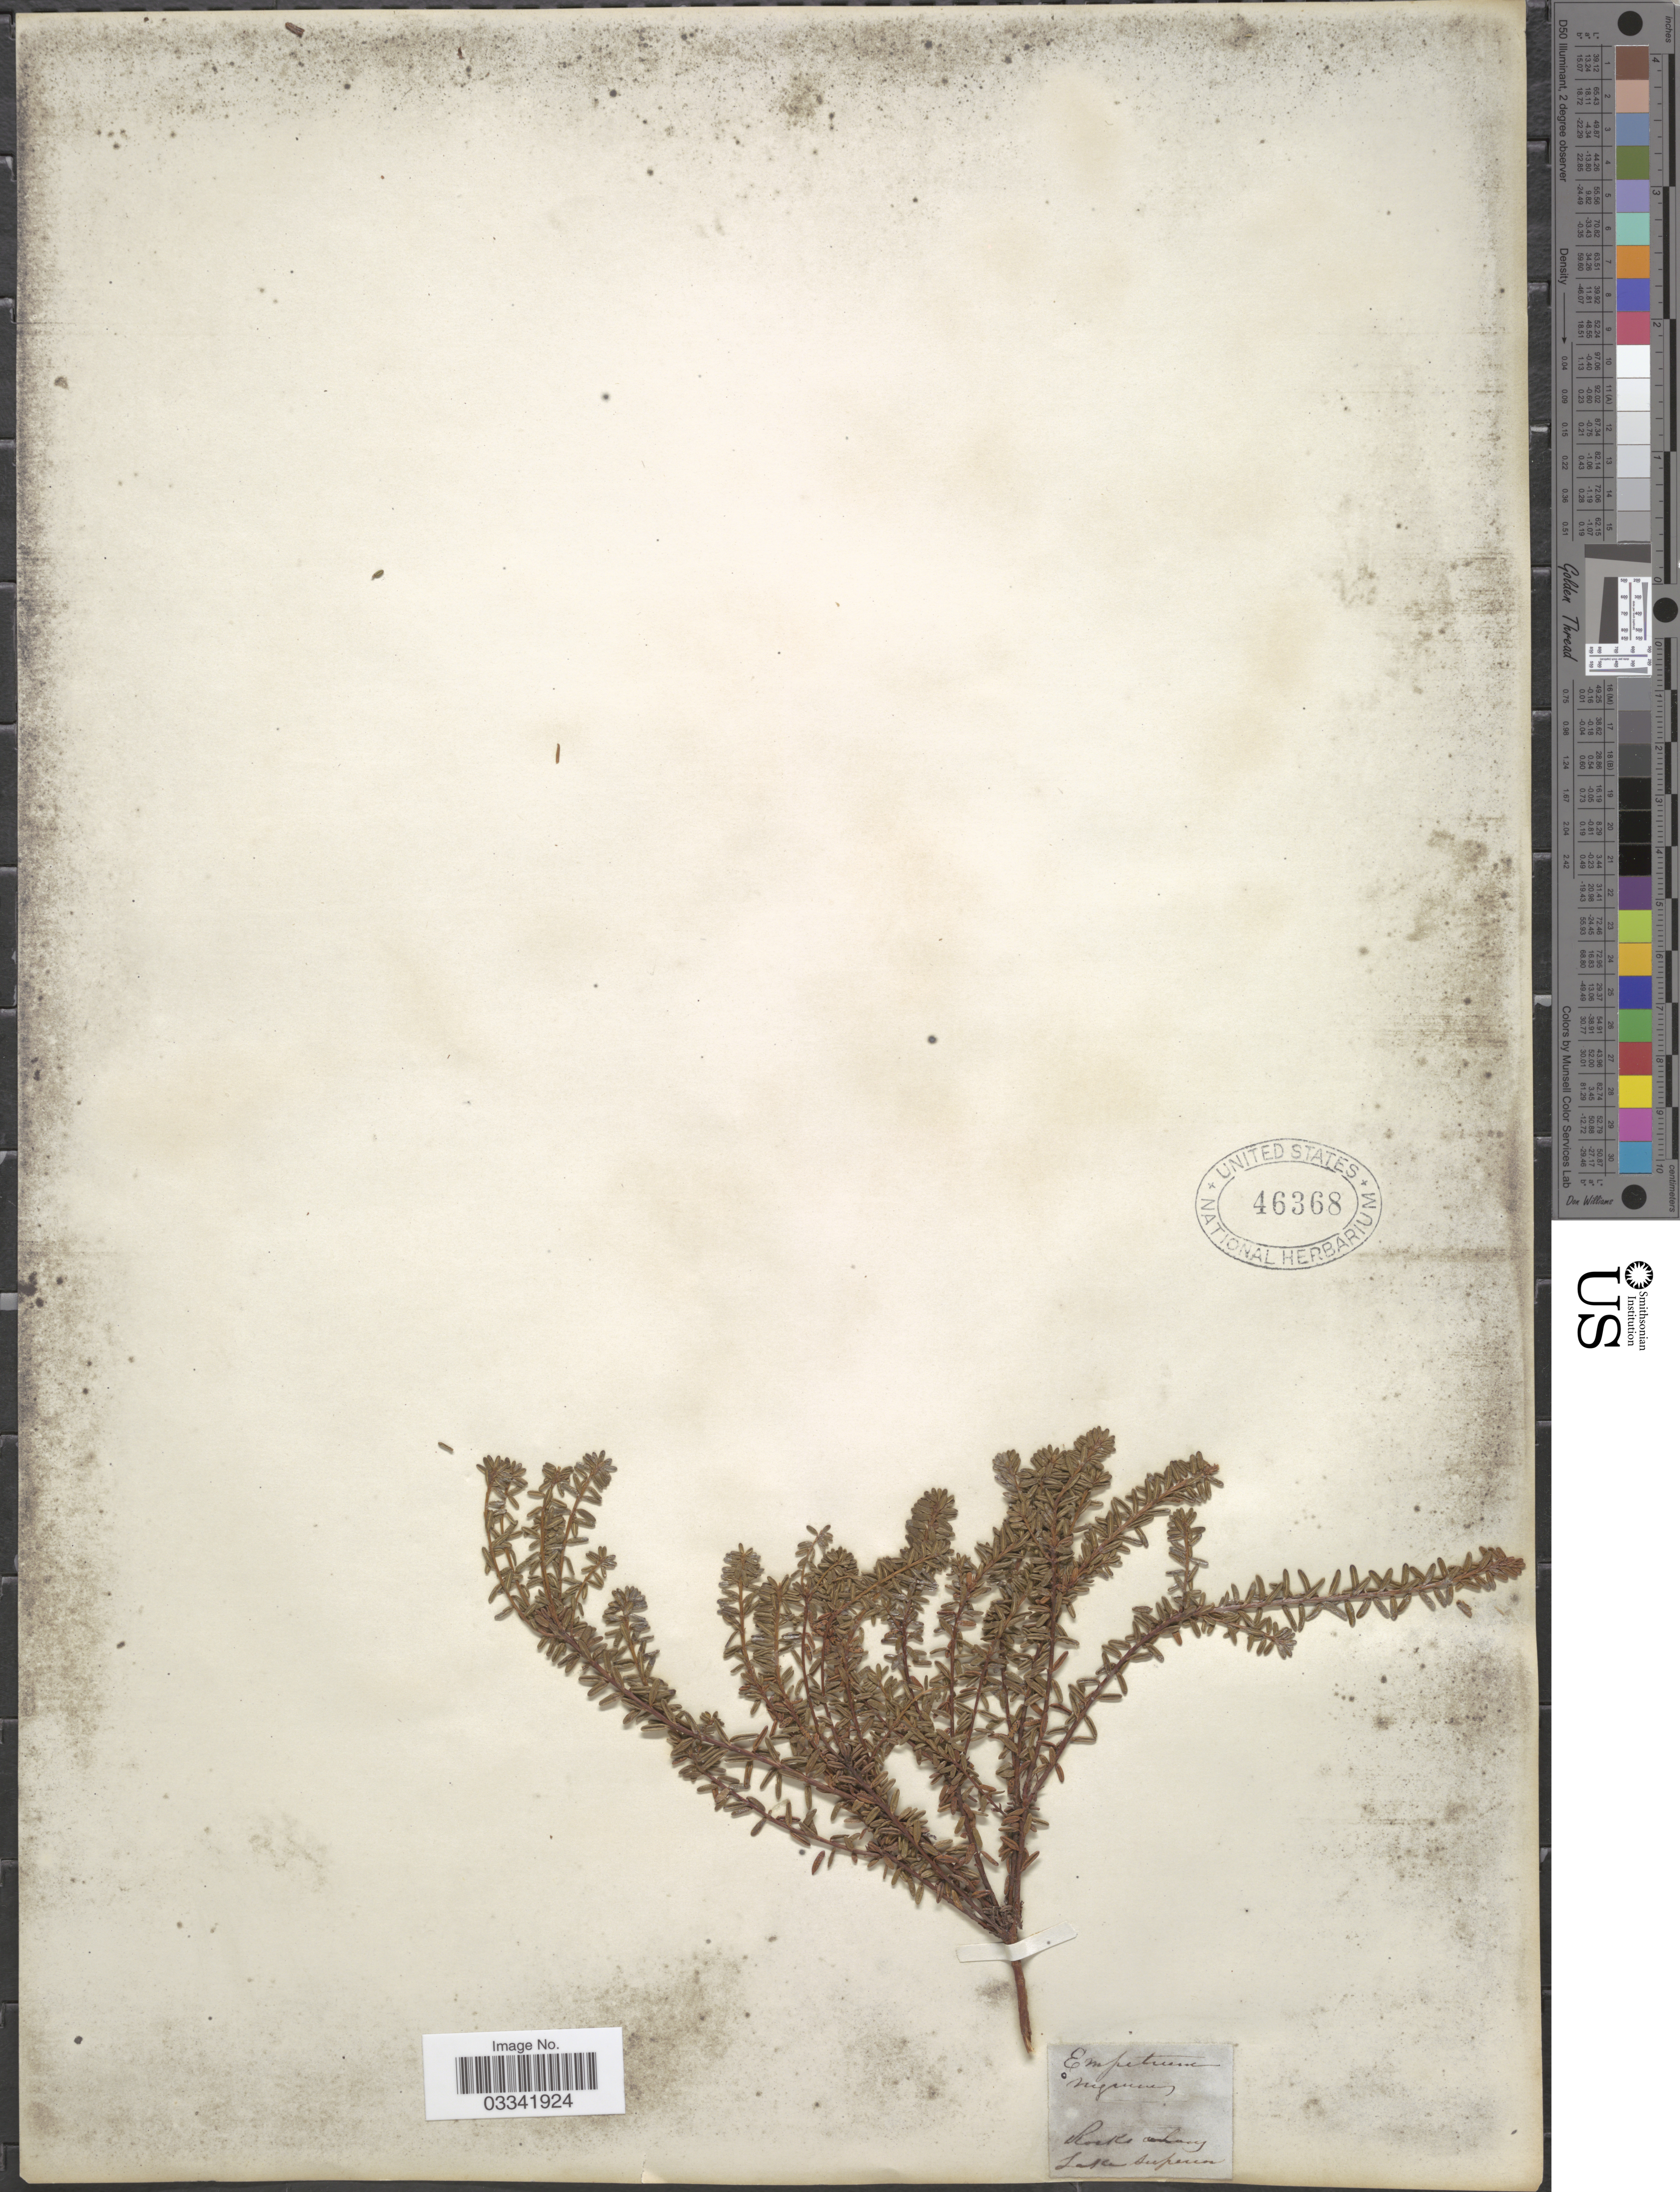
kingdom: Plantae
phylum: Tracheophyta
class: Magnoliopsida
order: Ericales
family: Ericaceae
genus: Empetrum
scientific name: Empetrum nigrum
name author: L.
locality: Lake Superior.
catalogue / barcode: US 46368